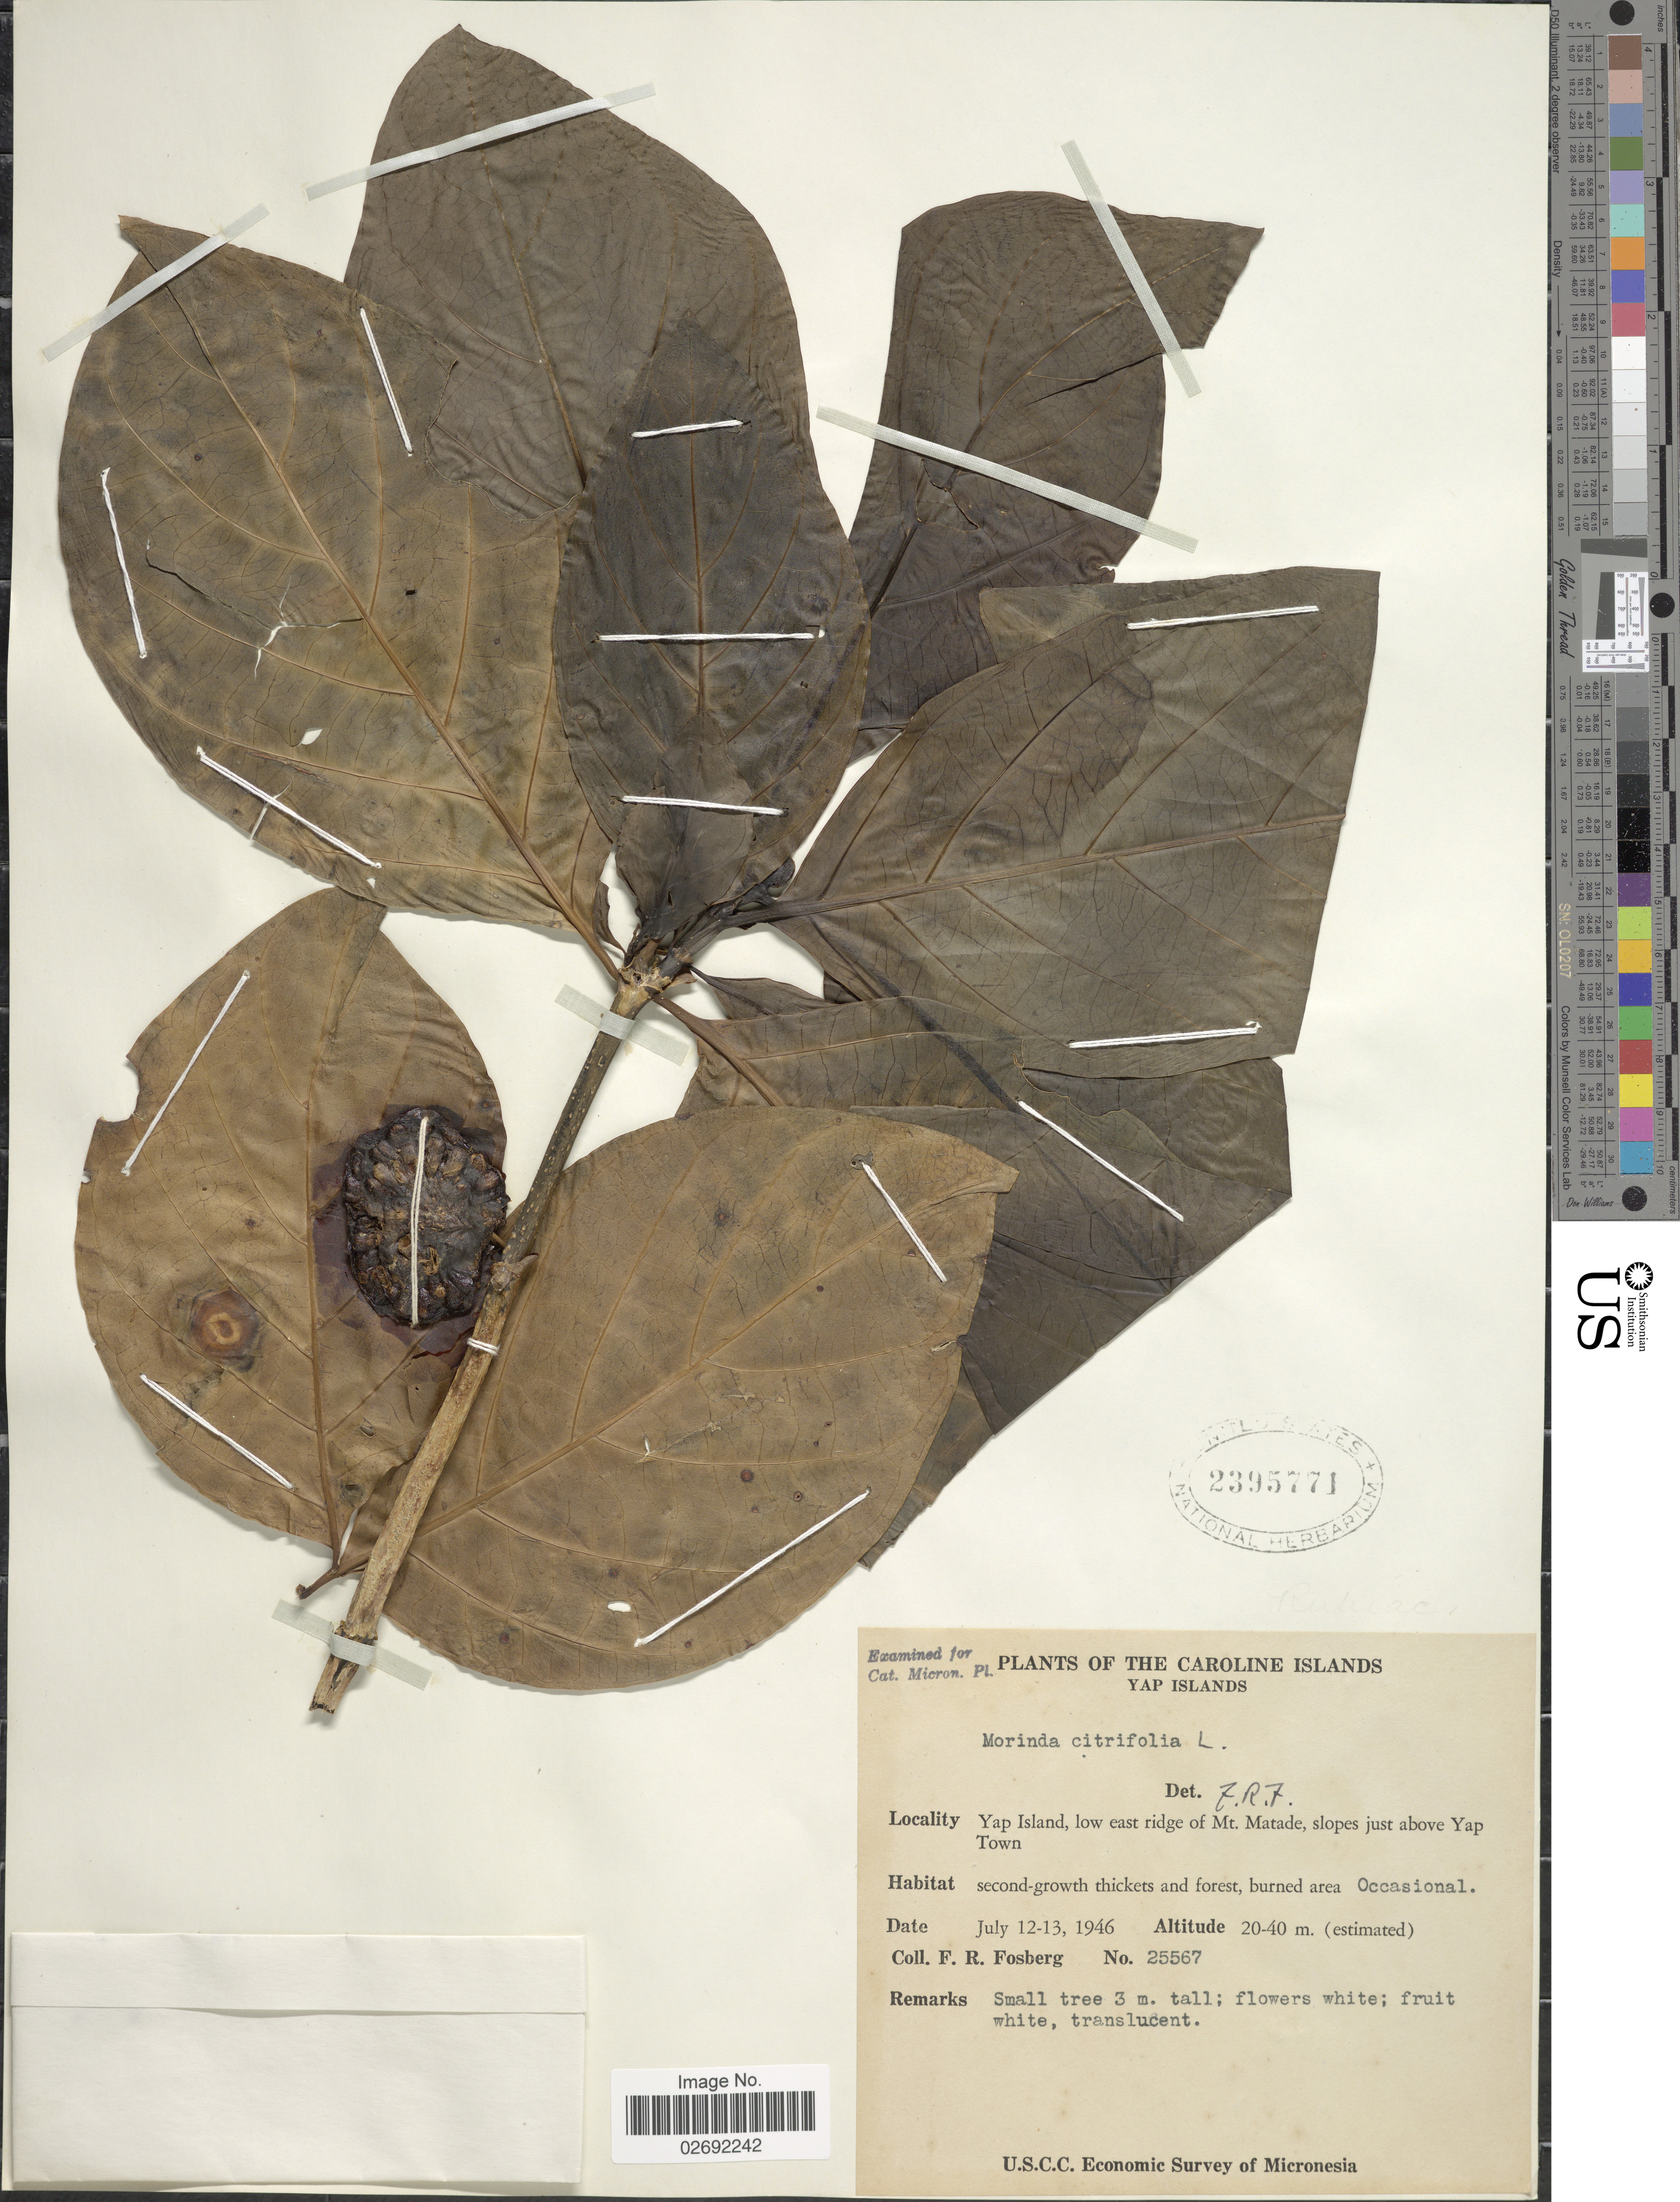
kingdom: Plantae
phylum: Tracheophyta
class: Magnoliopsida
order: Gentianales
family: Rubiaceae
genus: Morinda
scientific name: Morinda citrifolia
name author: L.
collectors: F. R. Fosberg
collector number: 25567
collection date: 1946-07-12/1946-07-13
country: Micronesia, Federated States of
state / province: Yap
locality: Caroline Islands. Yap Islands. low east ridge of Mt. Matade, slopes just above Yap Town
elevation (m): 20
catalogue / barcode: US 2395771